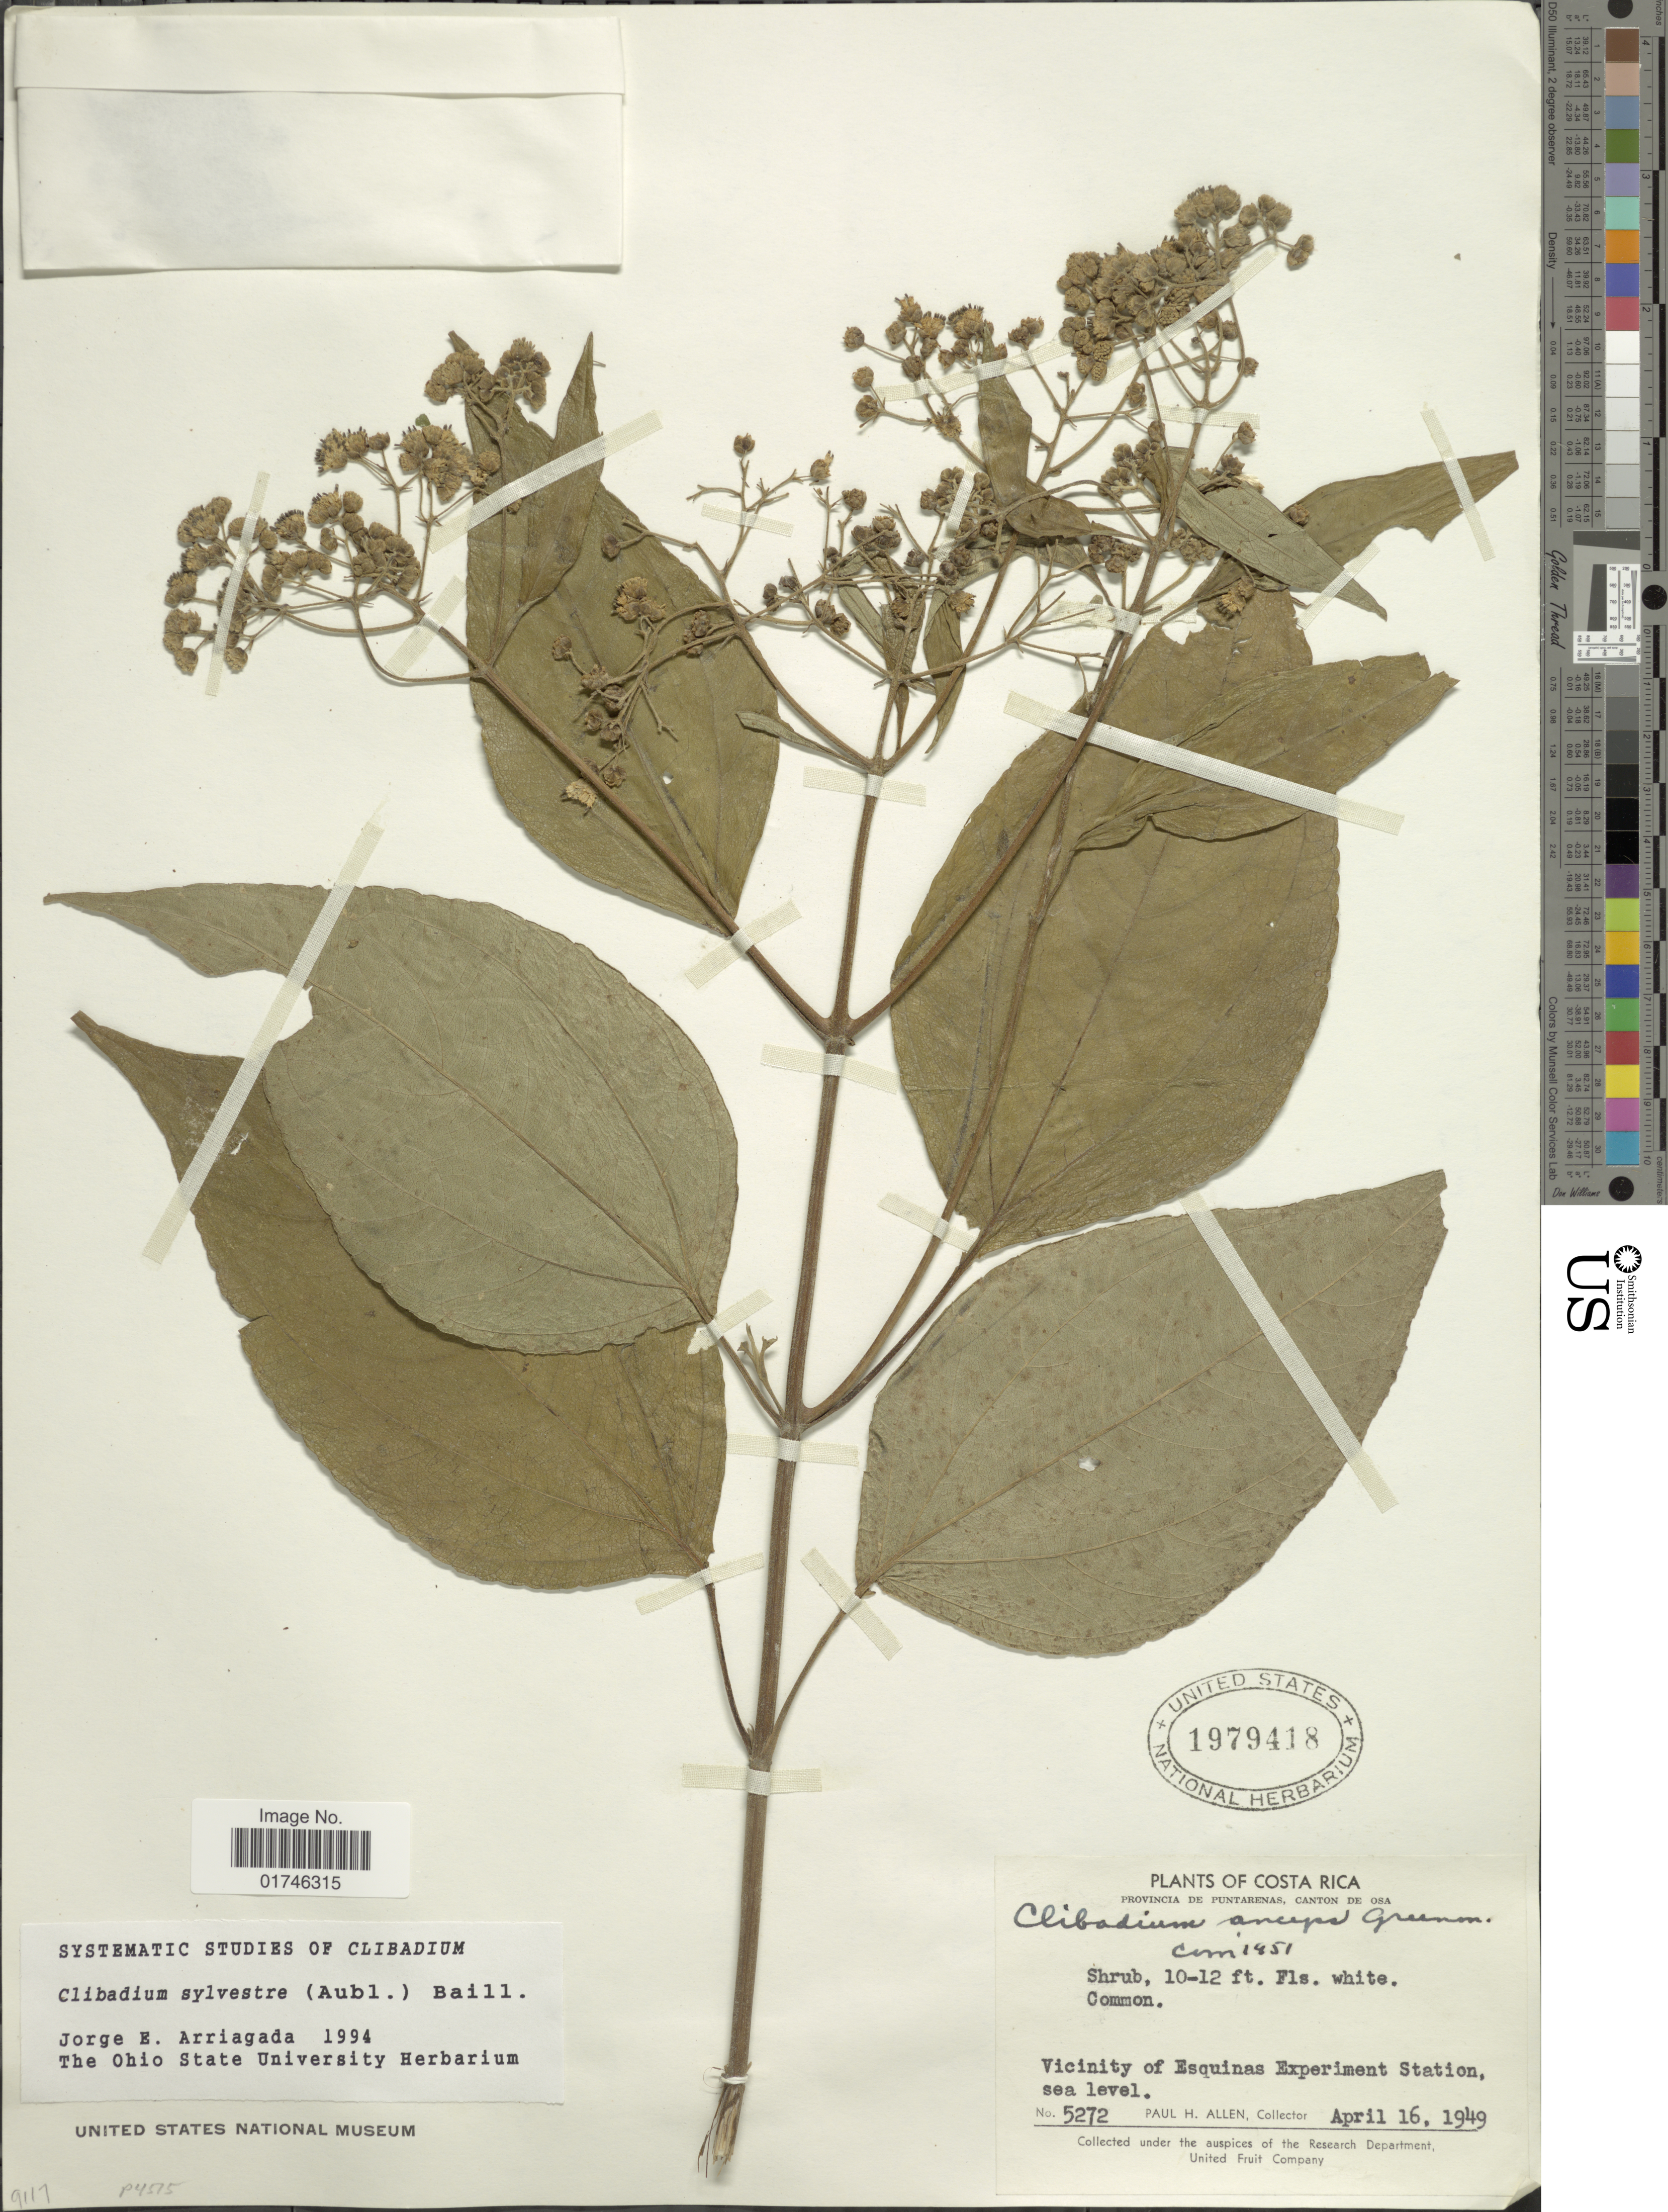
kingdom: Plantae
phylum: Tracheophyta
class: Magnoliopsida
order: Asterales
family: Asteraceae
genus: Clibadium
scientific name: Clibadium sylvestre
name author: (Aubl.) Baill.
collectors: P. H. Allen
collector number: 5272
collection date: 1949-04-16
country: Costa Rica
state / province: Puntarenas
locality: Provincia de Puntarenas, Canton de Osa. Vicinity of Esquinas Experiment Station.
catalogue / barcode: US 1979418